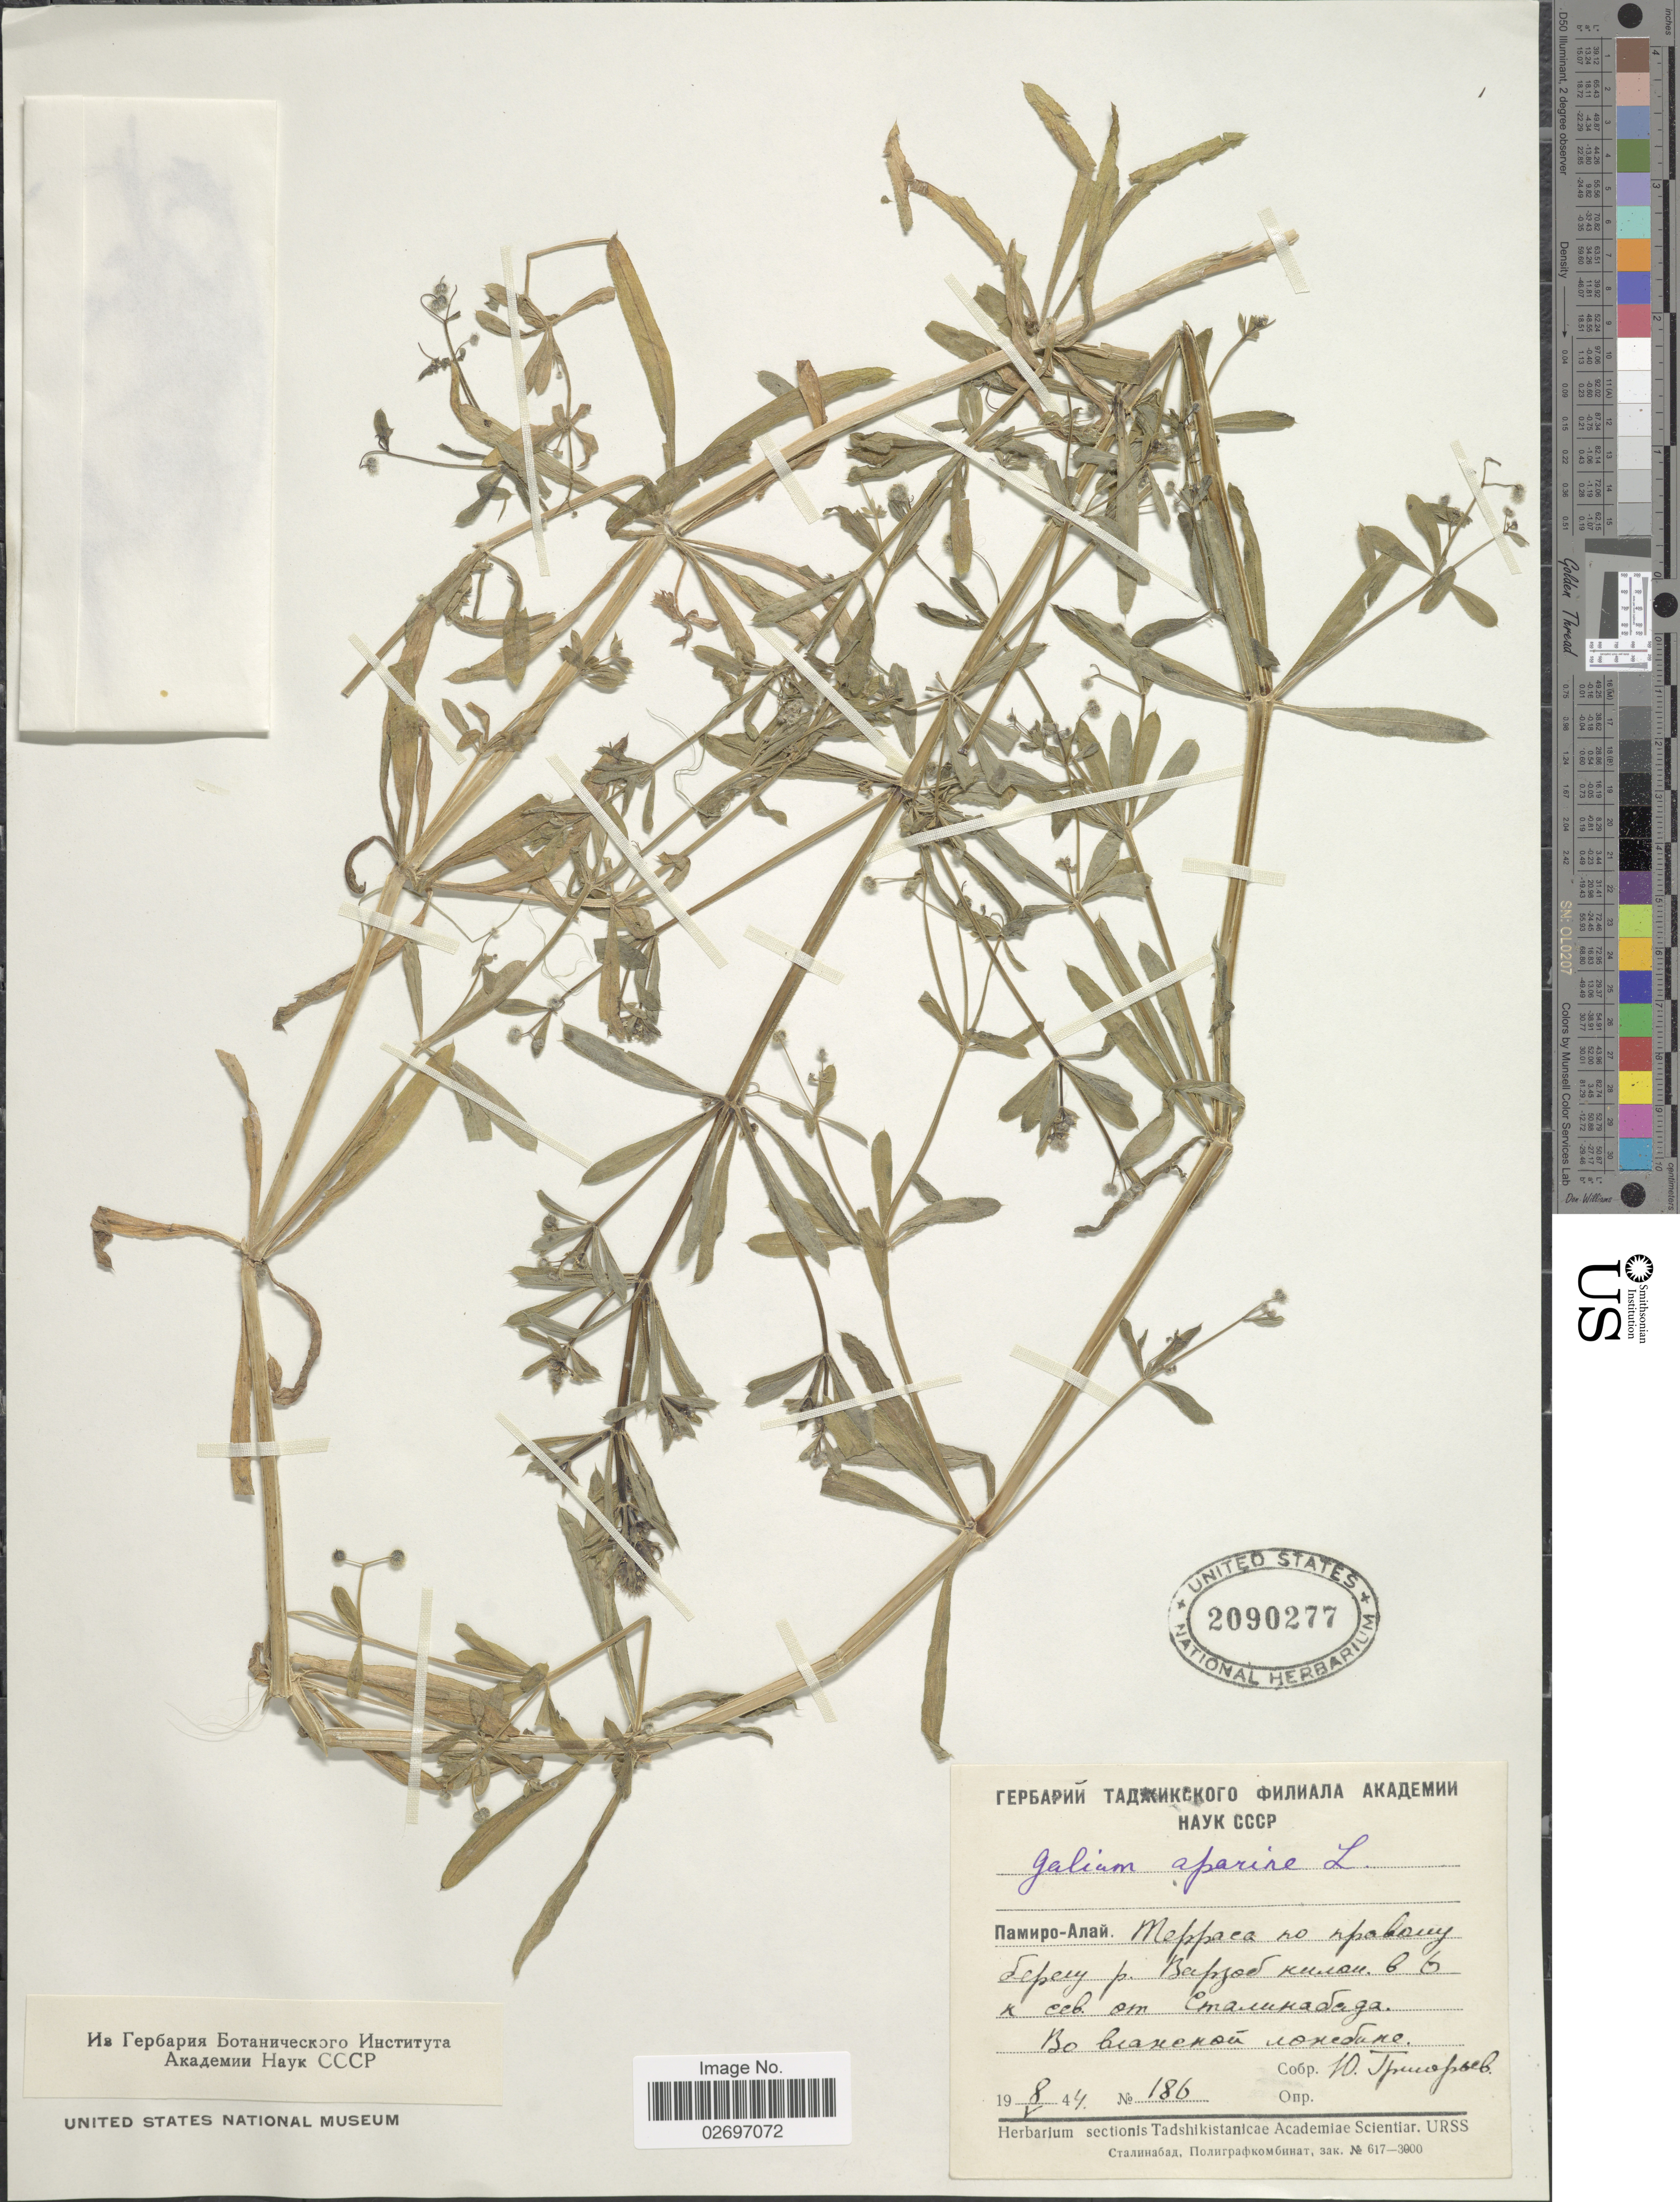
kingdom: Plantae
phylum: Tracheophyta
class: Magnoliopsida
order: Gentianales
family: Rubiaceae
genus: Galium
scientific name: Galium aparine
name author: L.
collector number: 186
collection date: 1944-05-08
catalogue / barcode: US 2090277